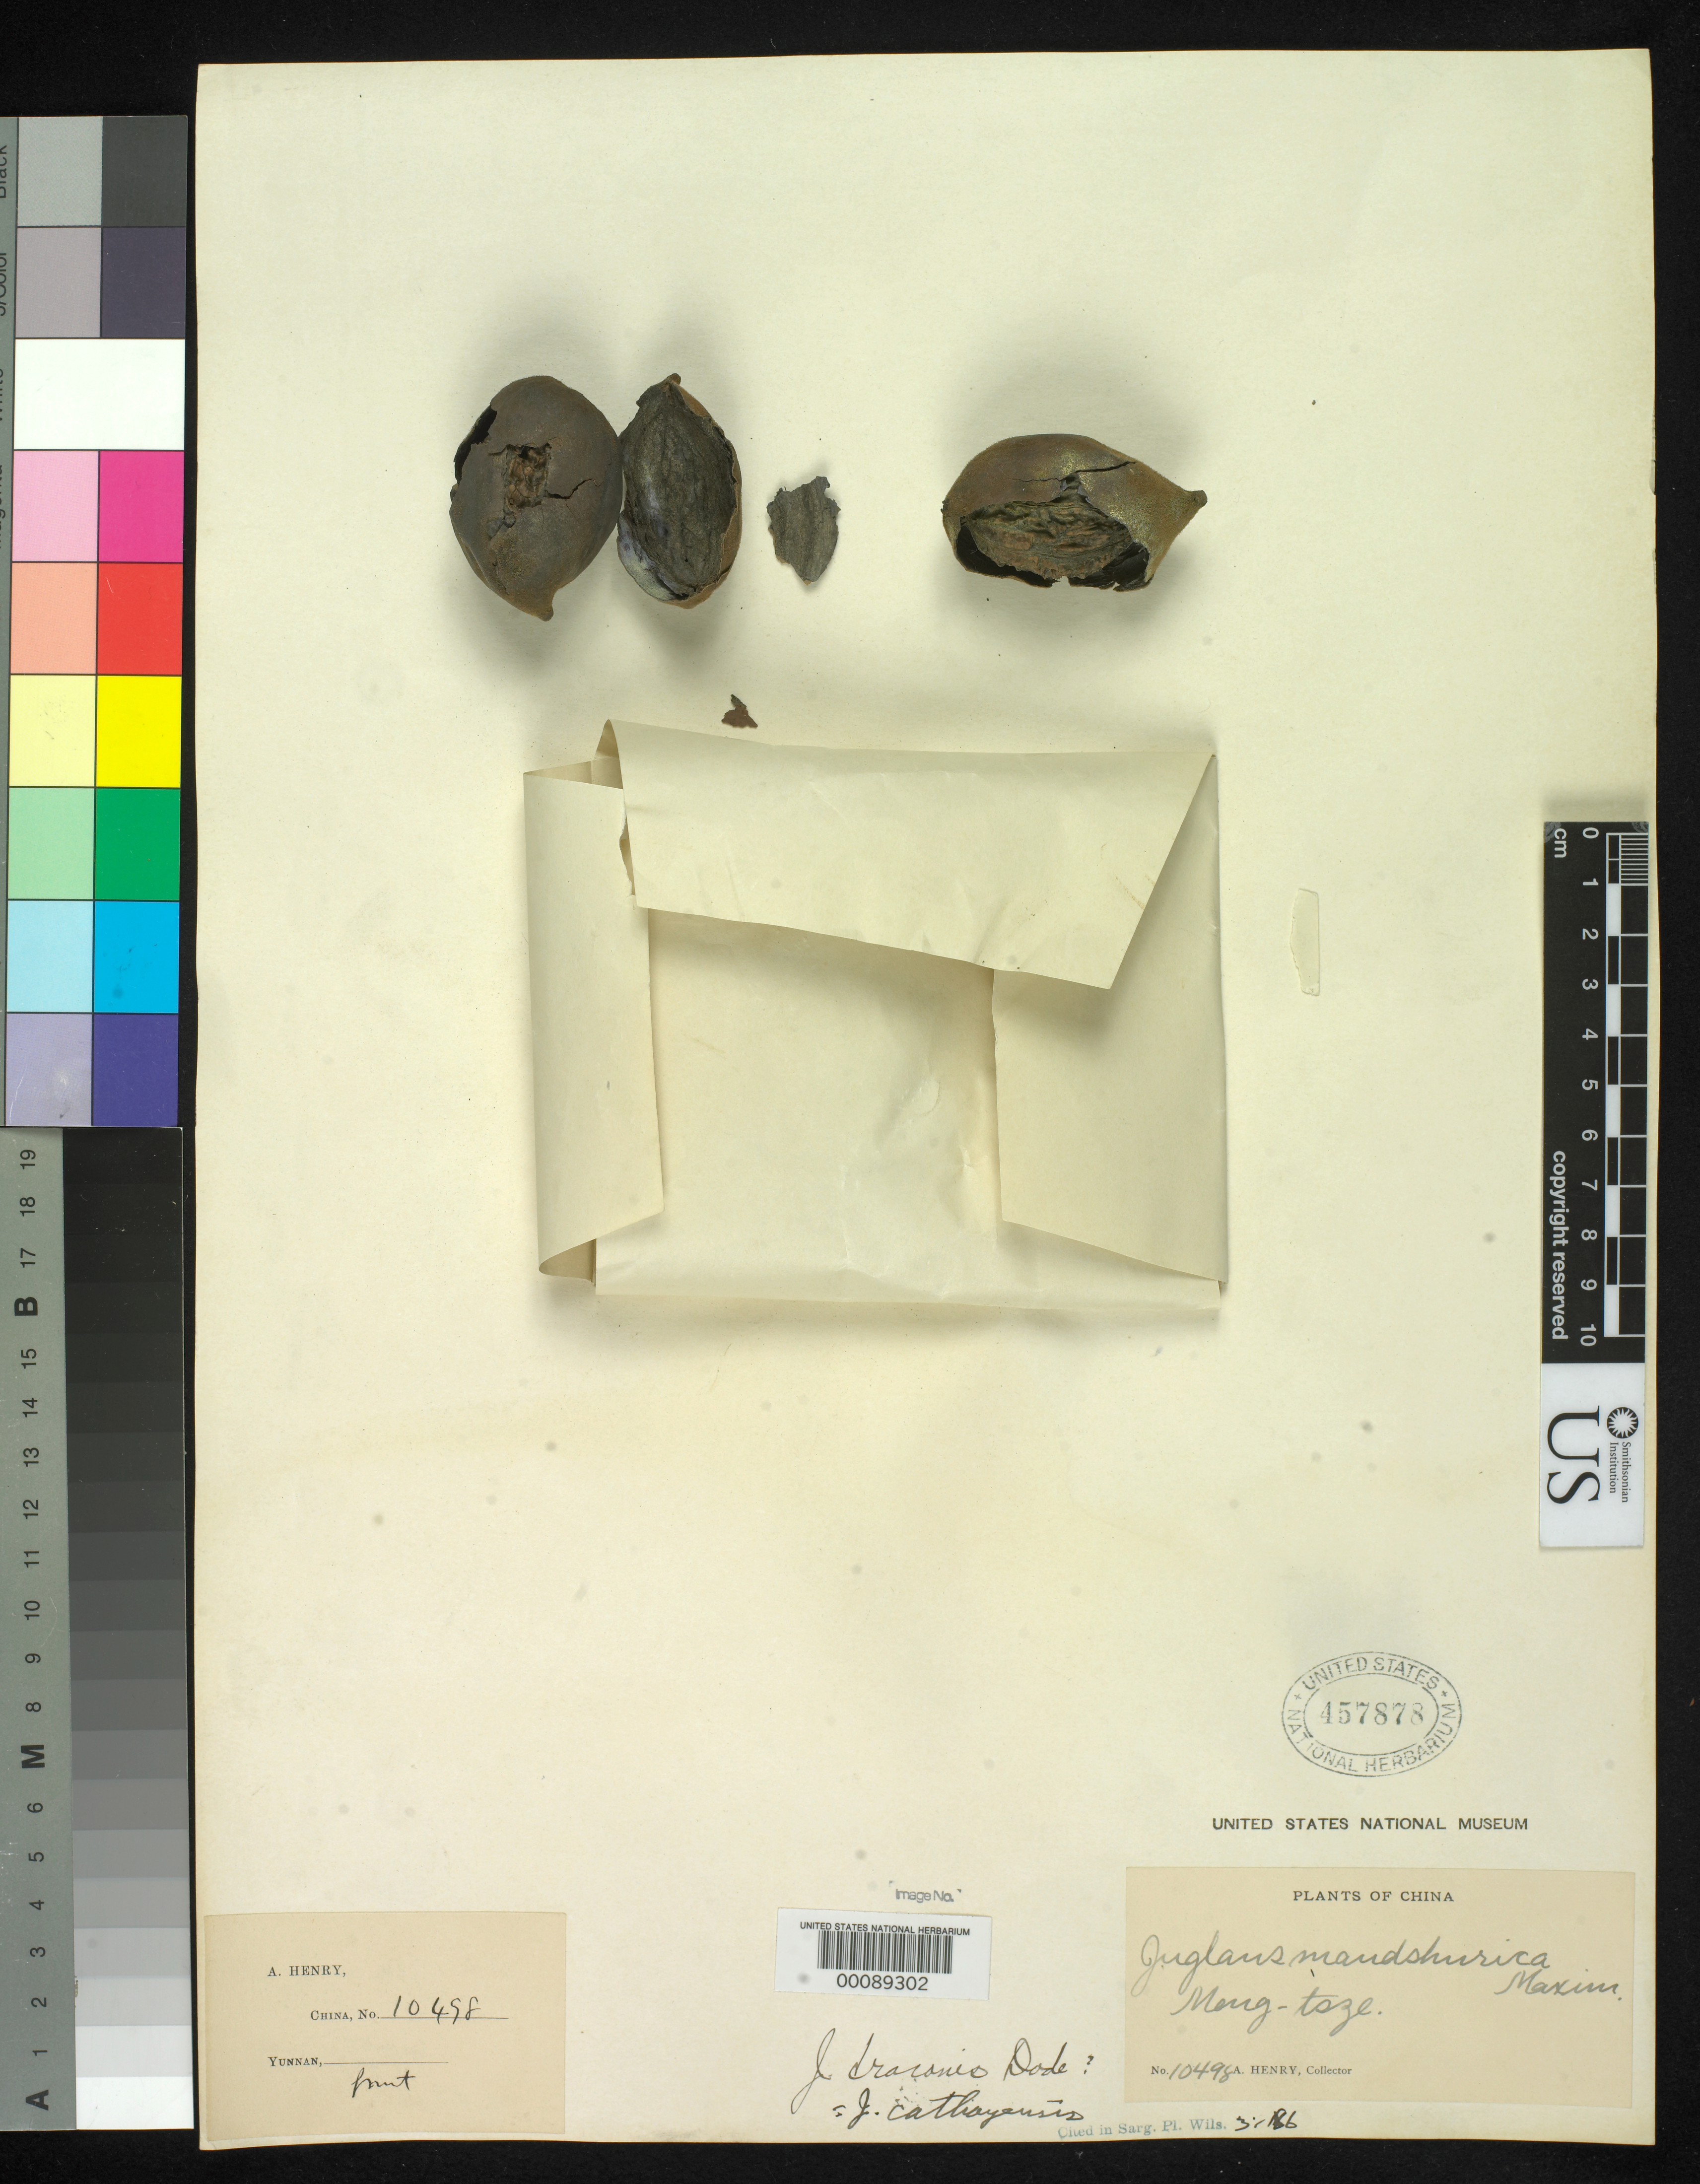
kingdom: Plantae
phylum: Tracheophyta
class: Magnoliopsida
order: Fagales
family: Juglandaceae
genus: Juglans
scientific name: Juglans draconis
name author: Dode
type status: Type Fragment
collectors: A. Henry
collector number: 10498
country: China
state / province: Yunnan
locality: Mengtze [Meng-tsze]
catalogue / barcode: US 457878